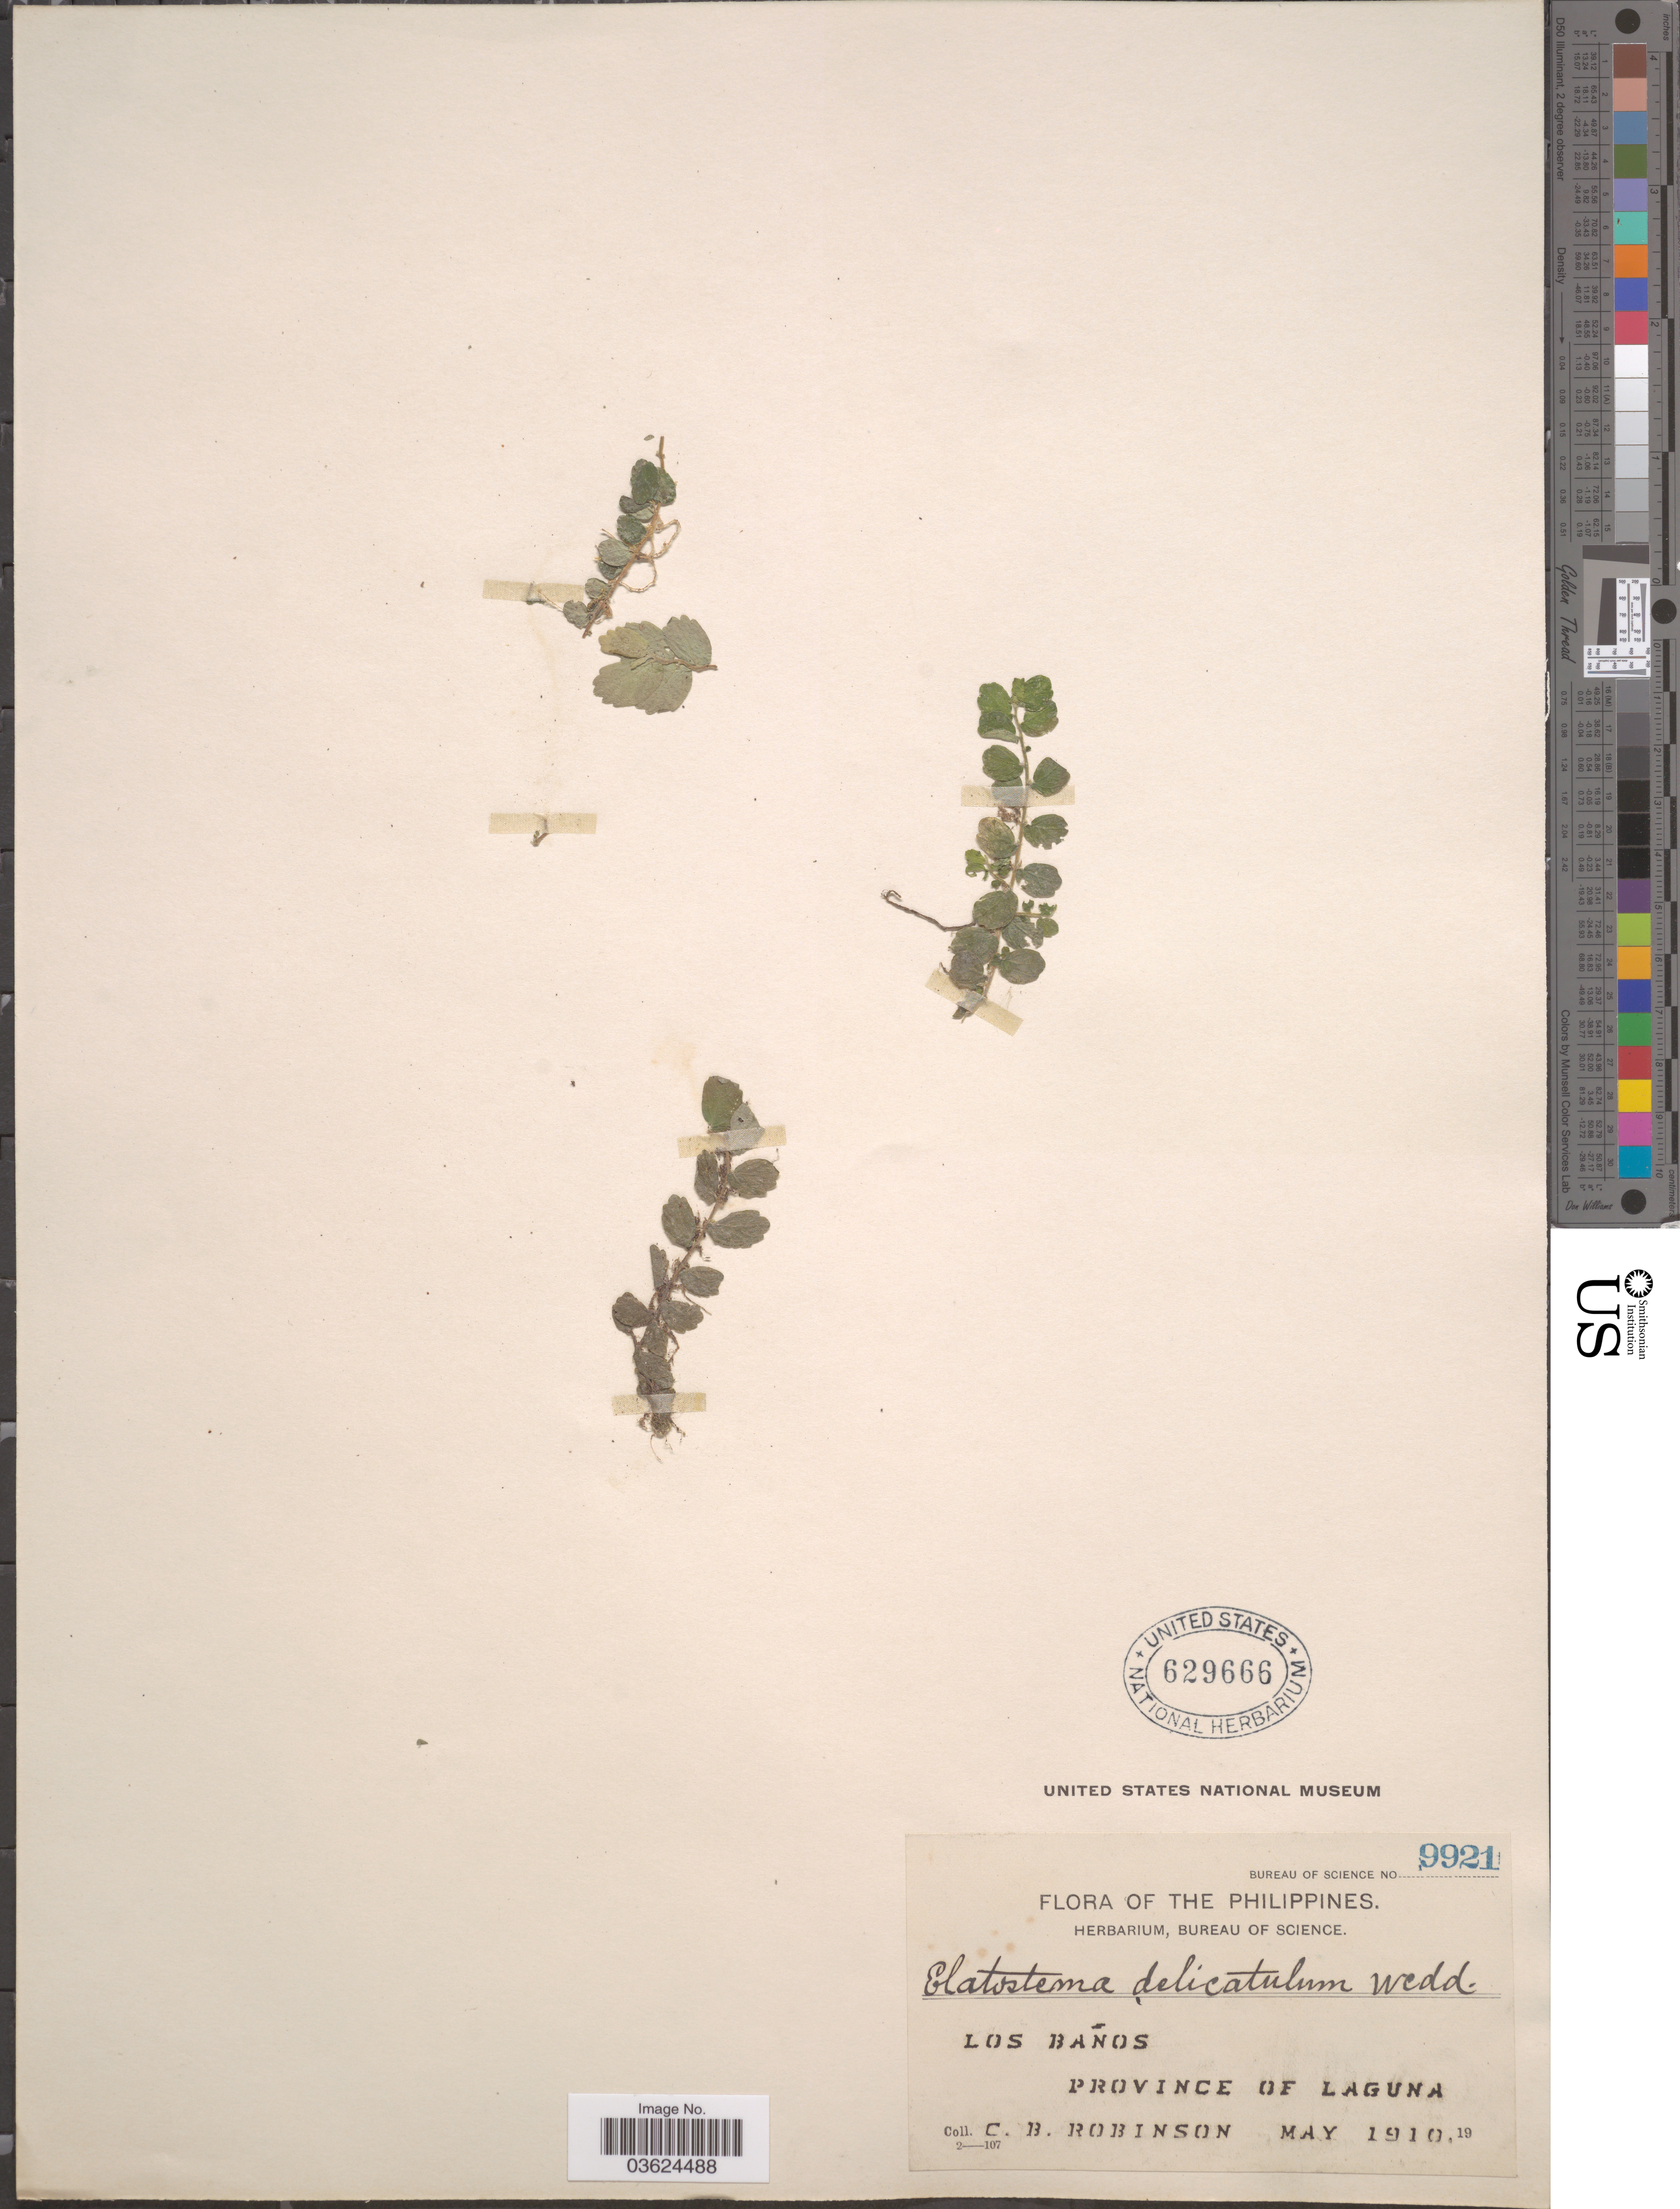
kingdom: Plantae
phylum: Tracheophyta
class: Magnoliopsida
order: Rosales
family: Urticaceae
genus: Elatostema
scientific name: Elatostema delicatulum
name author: Wedd.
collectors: C. Robinson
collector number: Bureau of Science 9921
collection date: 1910-05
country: Philippines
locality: Los Baños, Province of Laguna.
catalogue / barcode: US 629666